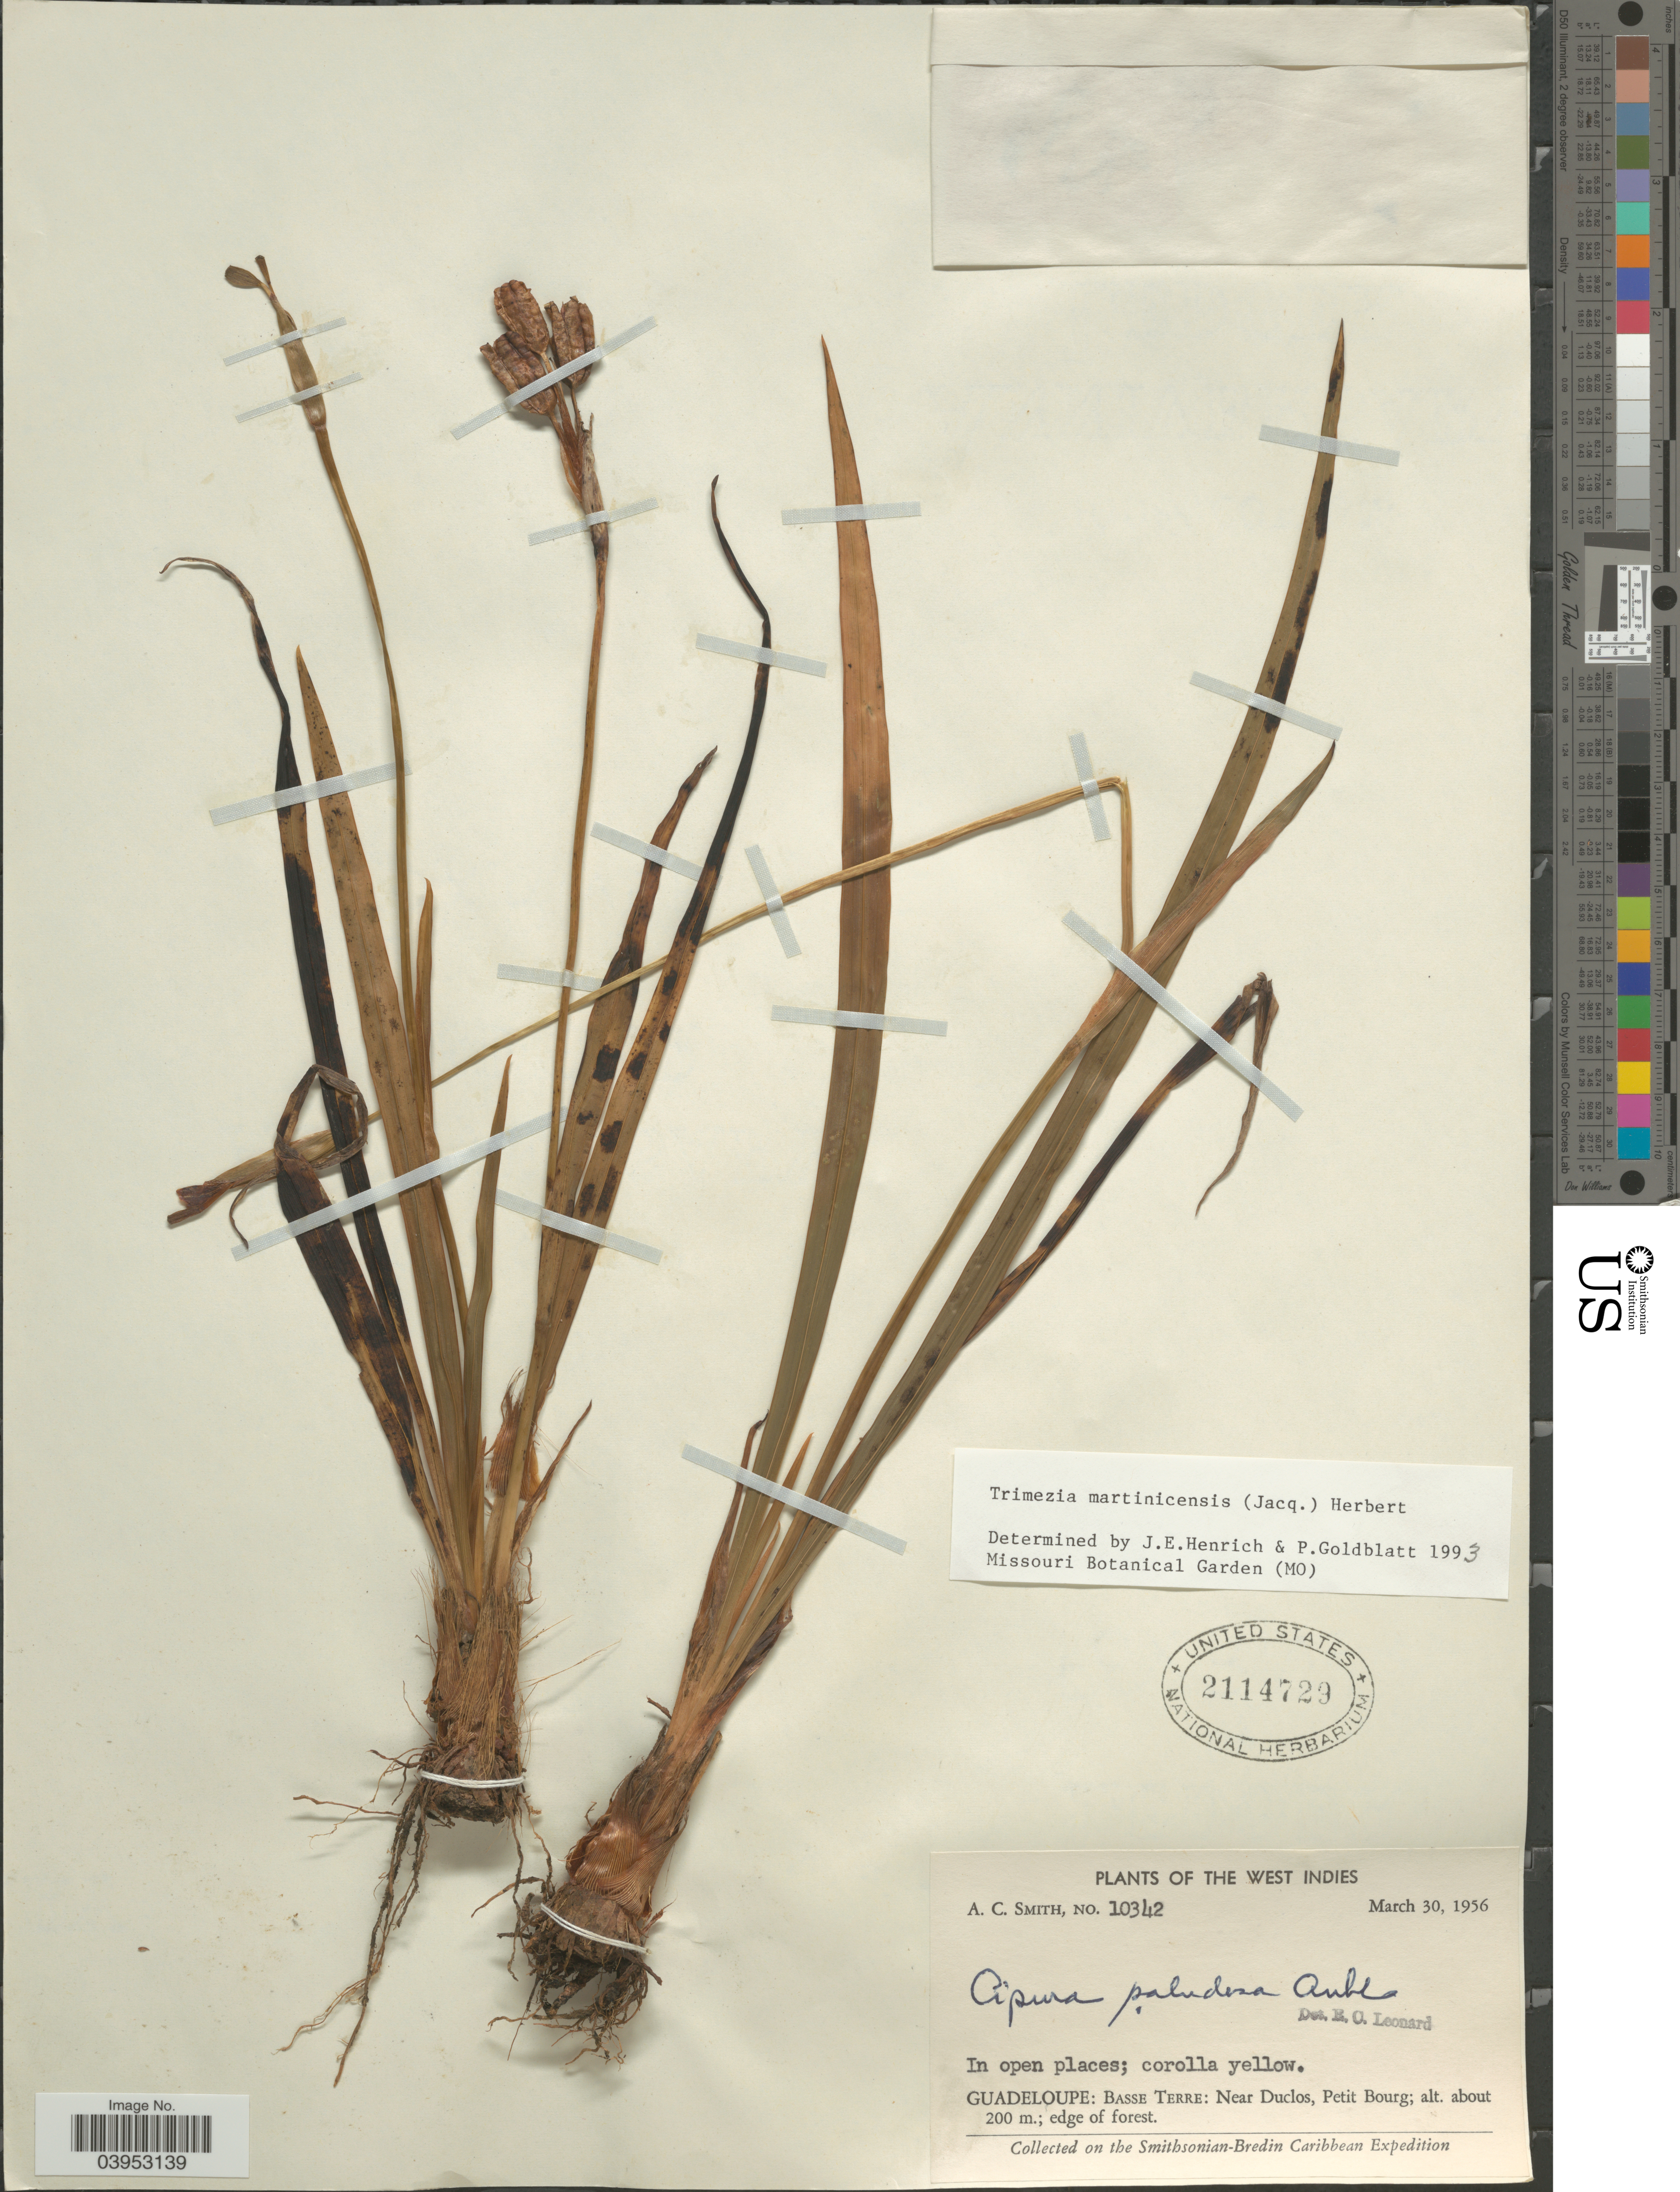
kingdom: Plantae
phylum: Tracheophyta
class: Liliopsida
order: Asparagales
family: Iridaceae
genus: Trimezia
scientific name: Trimezia martinicensis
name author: (Jacq.) Herb.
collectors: A. C. Smith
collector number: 10342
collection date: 1956-03-30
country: Guadeloupe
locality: The West Indies. Guadeloupe: Basse Terre: Near Duclos, Petit Bourg.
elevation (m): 200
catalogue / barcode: US 2114729